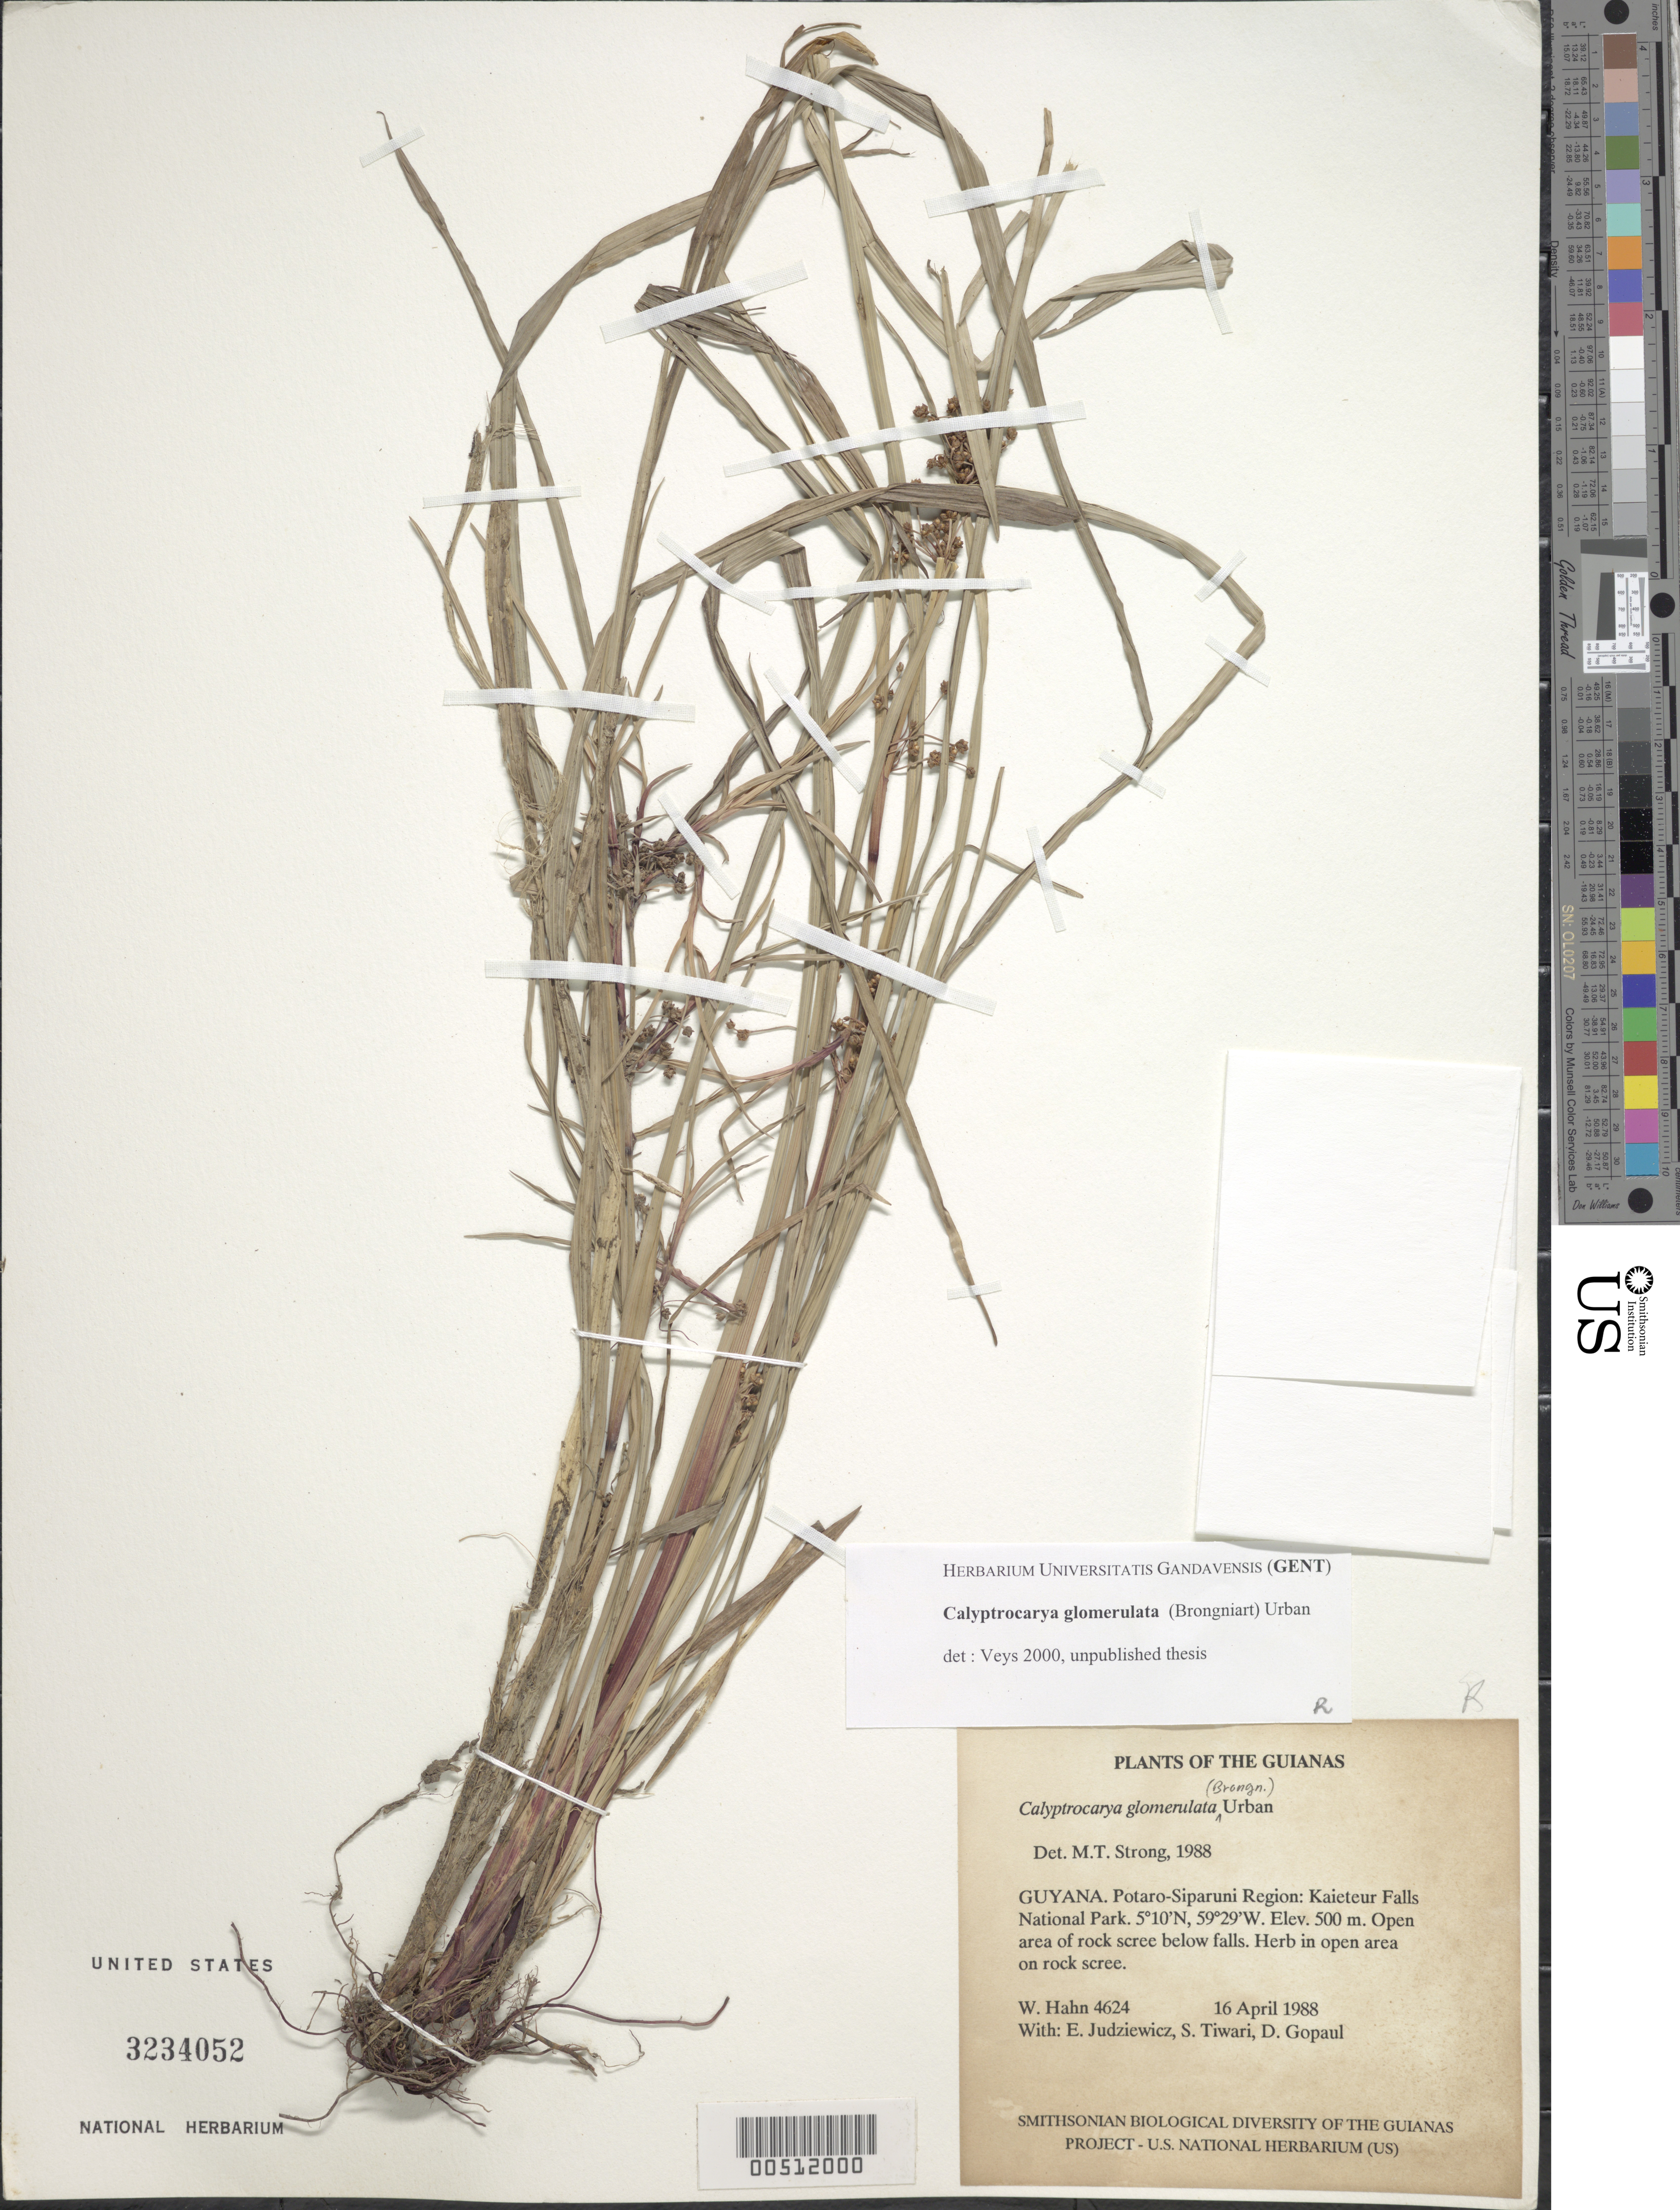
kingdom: Plantae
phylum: Tracheophyta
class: Liliopsida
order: Poales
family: Cyperaceae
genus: Calyptrocarya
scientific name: Calyptrocarya glomerulata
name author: (Brongn.) Urb.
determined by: Strong, M. T., (US), Smithsonian Institution - National Museum of Natural History (UNITED STATES)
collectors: W. Hahn, E. J. Judziewicz, S. Tiwari & D. Gopaul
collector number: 4624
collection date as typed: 16 April 1988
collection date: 1988-04-16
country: Guyana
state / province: Potaro-Siparuni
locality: Kaieteur Falls National Park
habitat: Open area of rock scree below falls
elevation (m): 500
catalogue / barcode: US 3234052